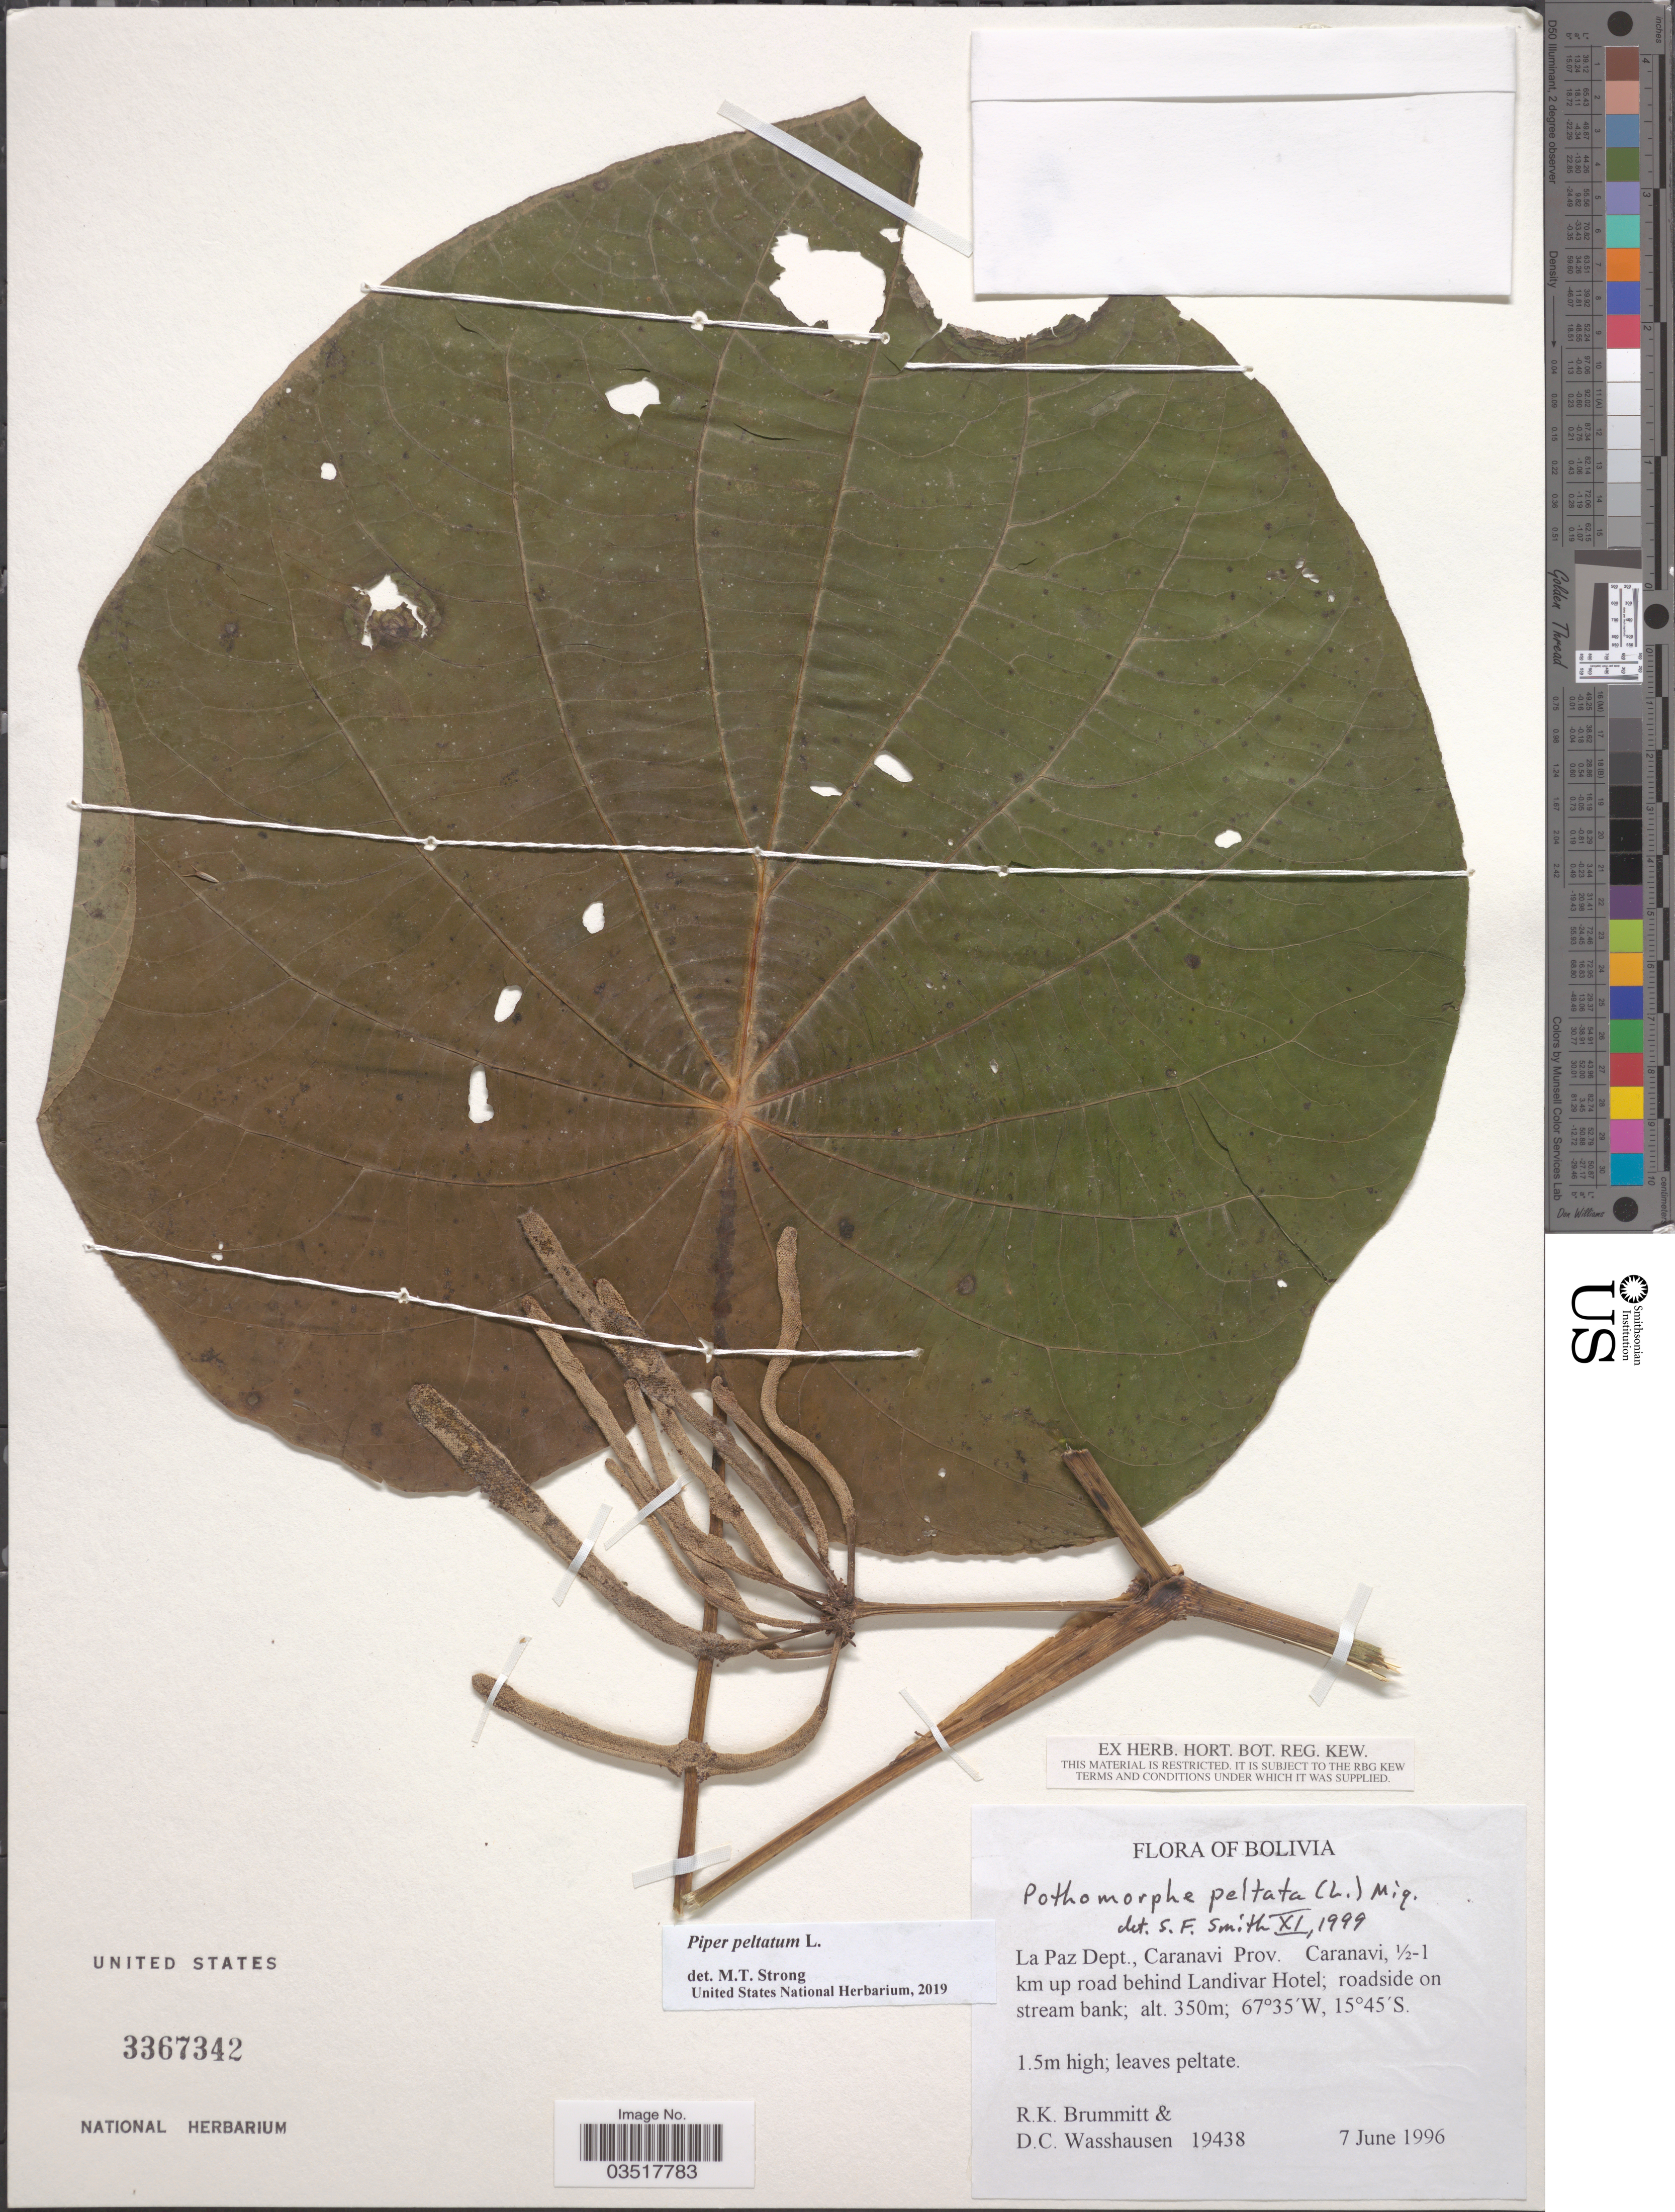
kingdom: Plantae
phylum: Tracheophyta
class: Magnoliopsida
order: Piperales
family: Piperaceae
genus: Piper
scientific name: Piper peltatum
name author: L.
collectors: R. K. Brummitt & D. C. Wasshausen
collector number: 19438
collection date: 1996-06-07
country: Bolivia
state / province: La Paz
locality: La Paz Dept., Caranavi Prov. Caranavi, ½-1 km up road behind Landivar Hotel; roadside on stream bank.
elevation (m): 350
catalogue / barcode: US 3367342